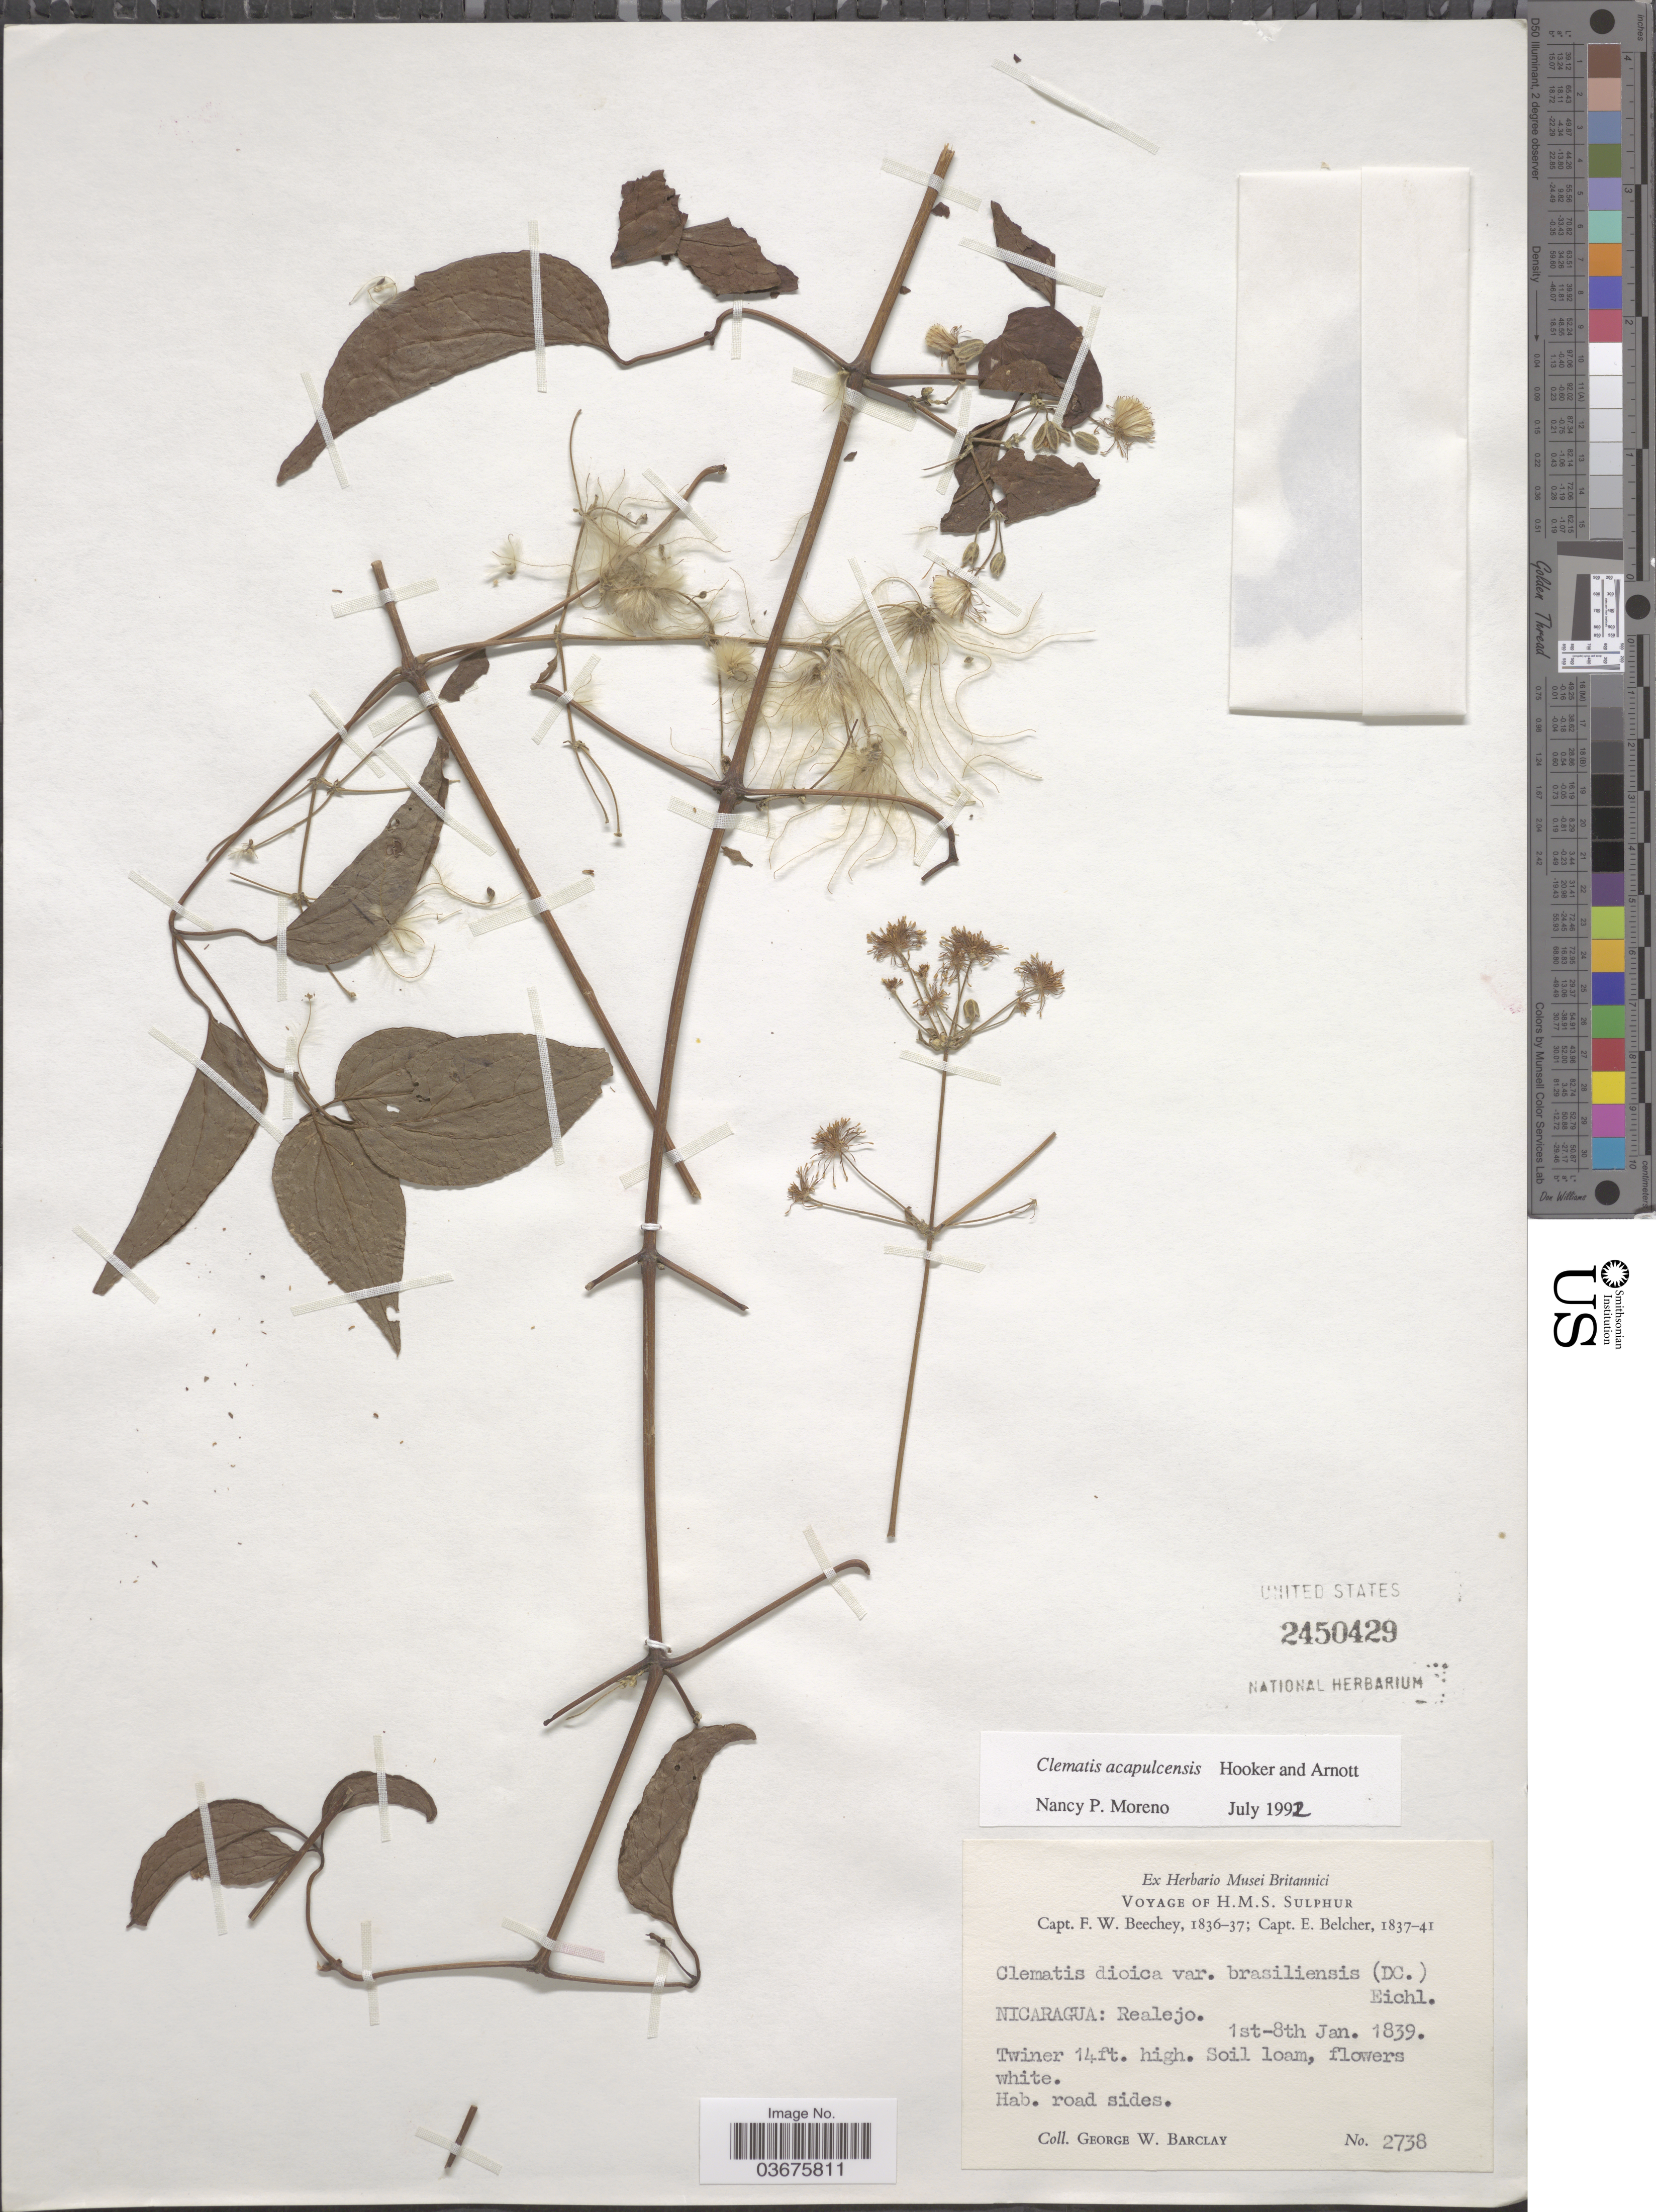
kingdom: Plantae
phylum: Tracheophyta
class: Magnoliopsida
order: Ranunculales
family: Ranunculaceae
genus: Clematis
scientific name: Clematis acapulcensis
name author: Hook. & Arn.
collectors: G. W. Barclay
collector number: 2738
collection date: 1839-01-01/1839-01-08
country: Nicaragua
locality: Voyage of H.M.S. Sulphur. Realejo.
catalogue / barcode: US 2450429